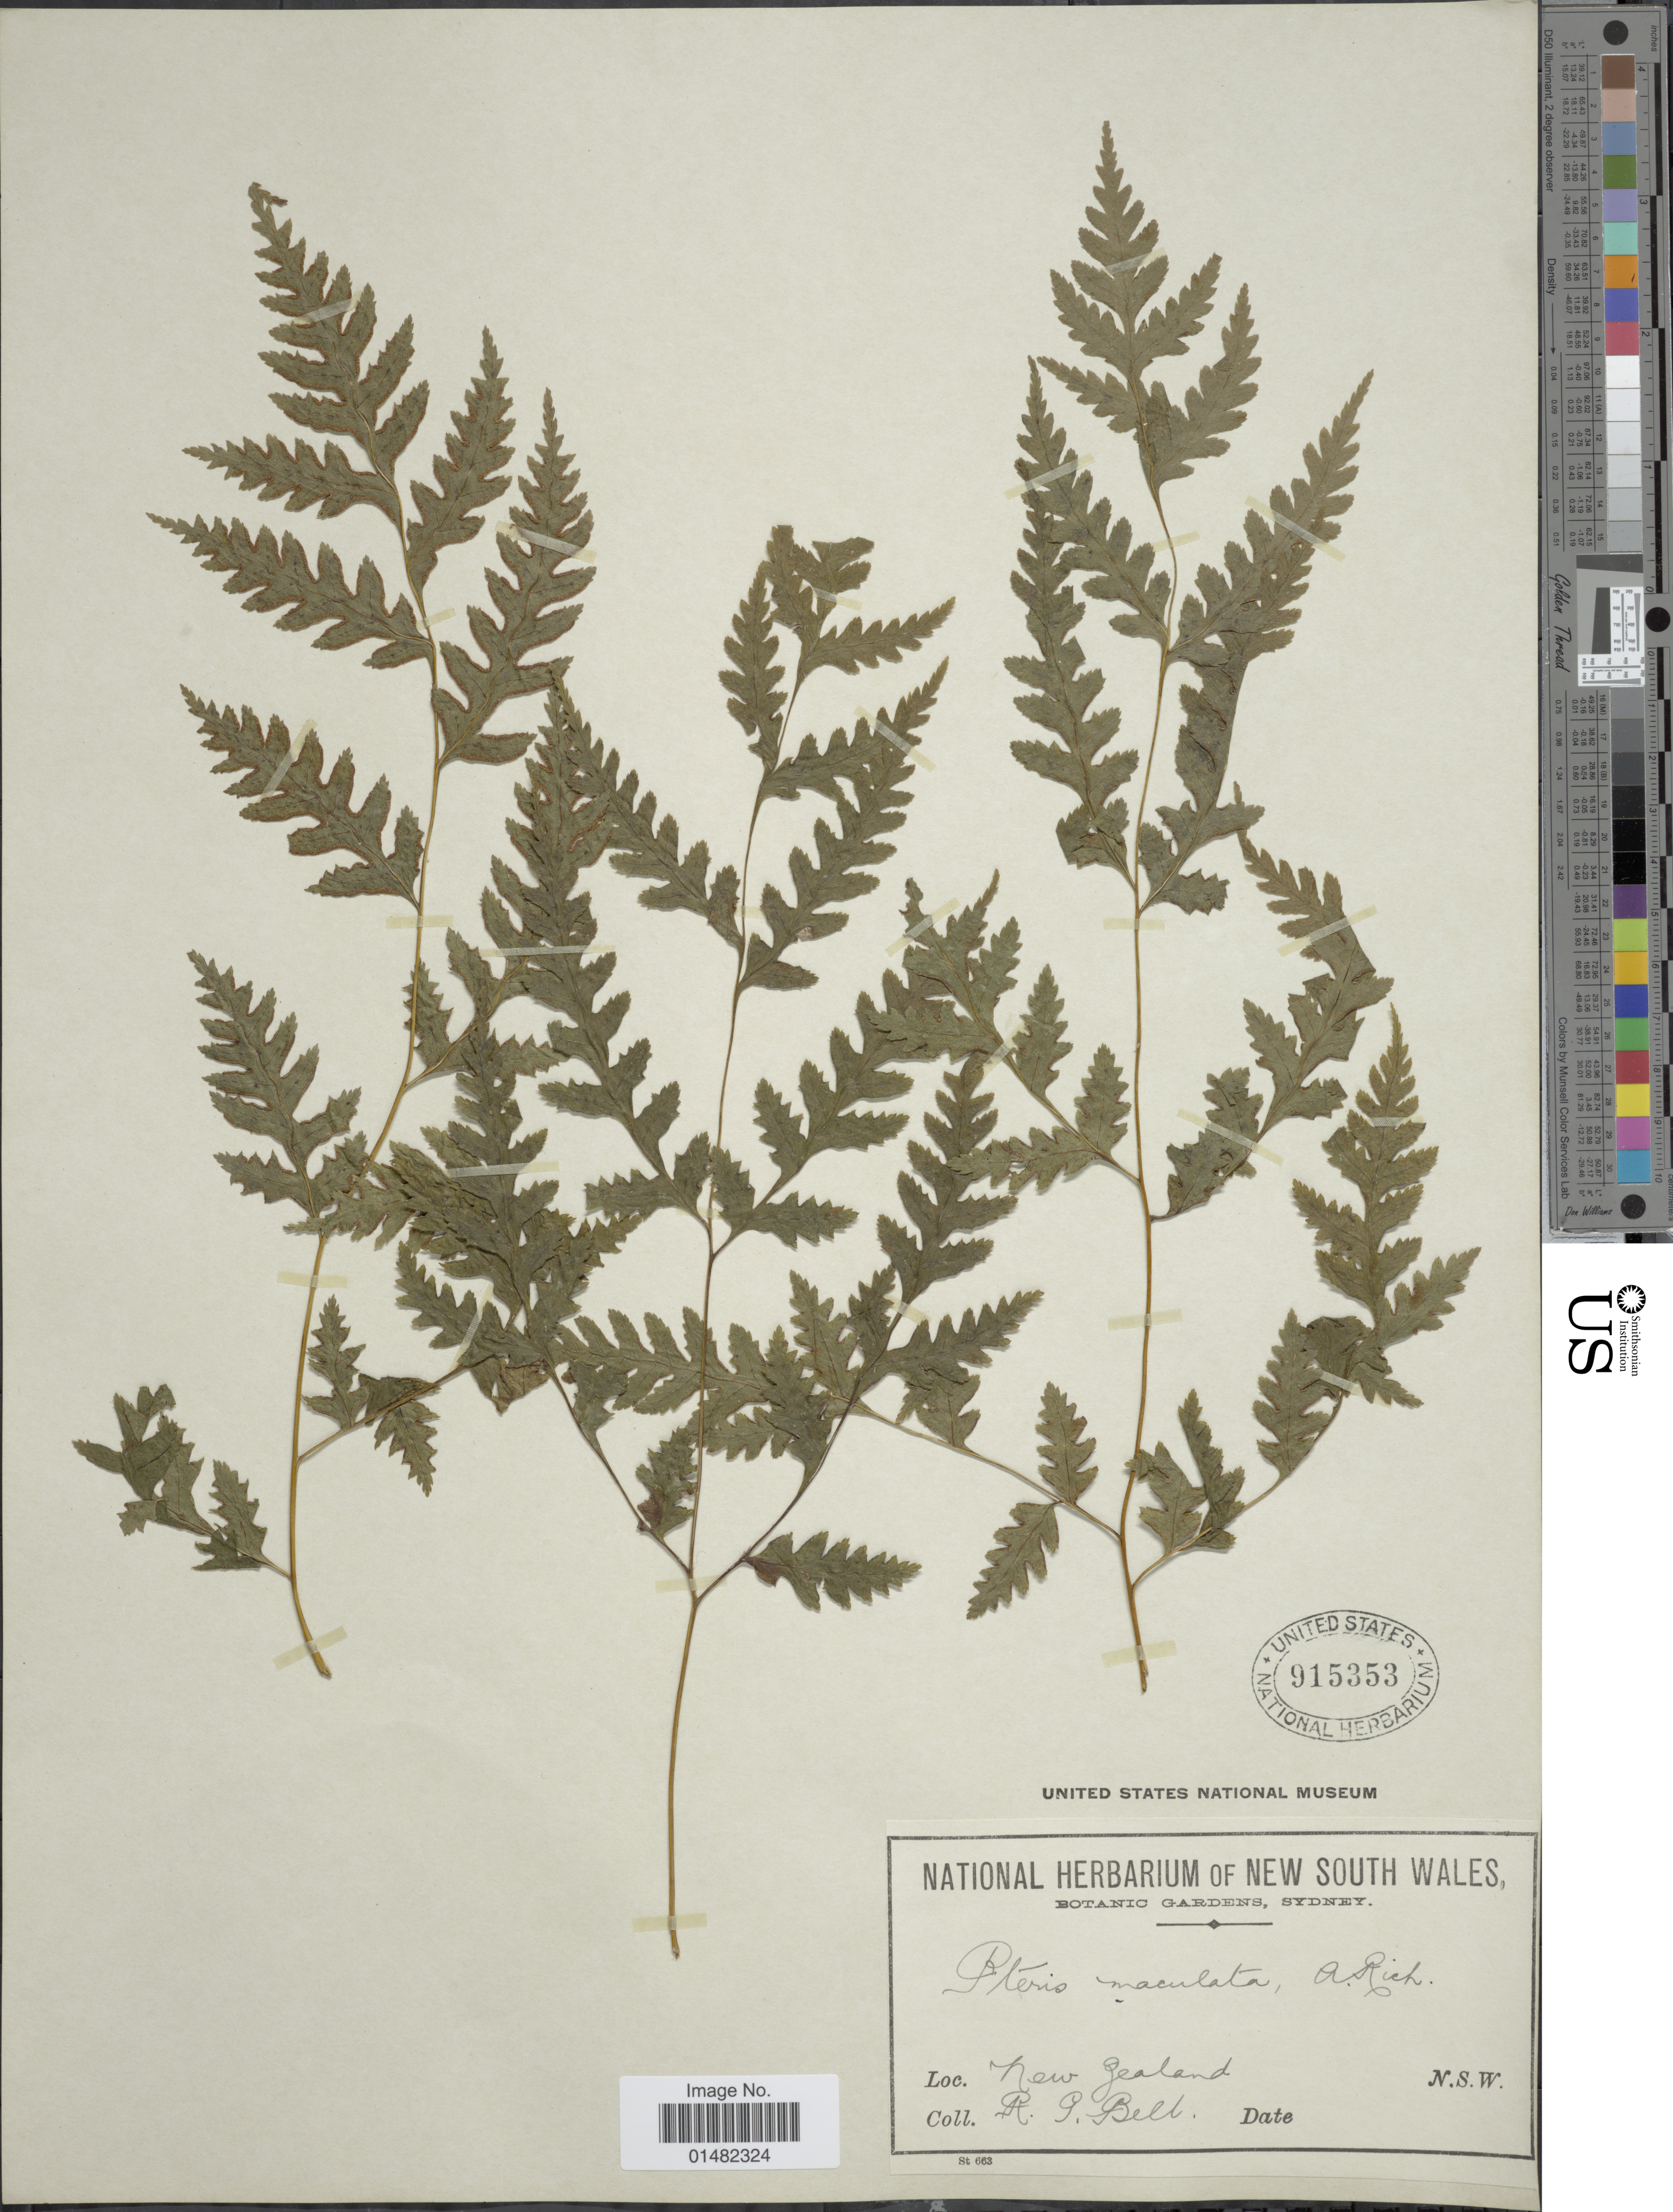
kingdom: Plantae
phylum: Tracheophyta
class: Polypodiopsida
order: Polypodiales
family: Pteridaceae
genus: Pteris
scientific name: Pteris macilenta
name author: A. Rich.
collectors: P. R. Bell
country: New Zealand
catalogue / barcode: US 915353